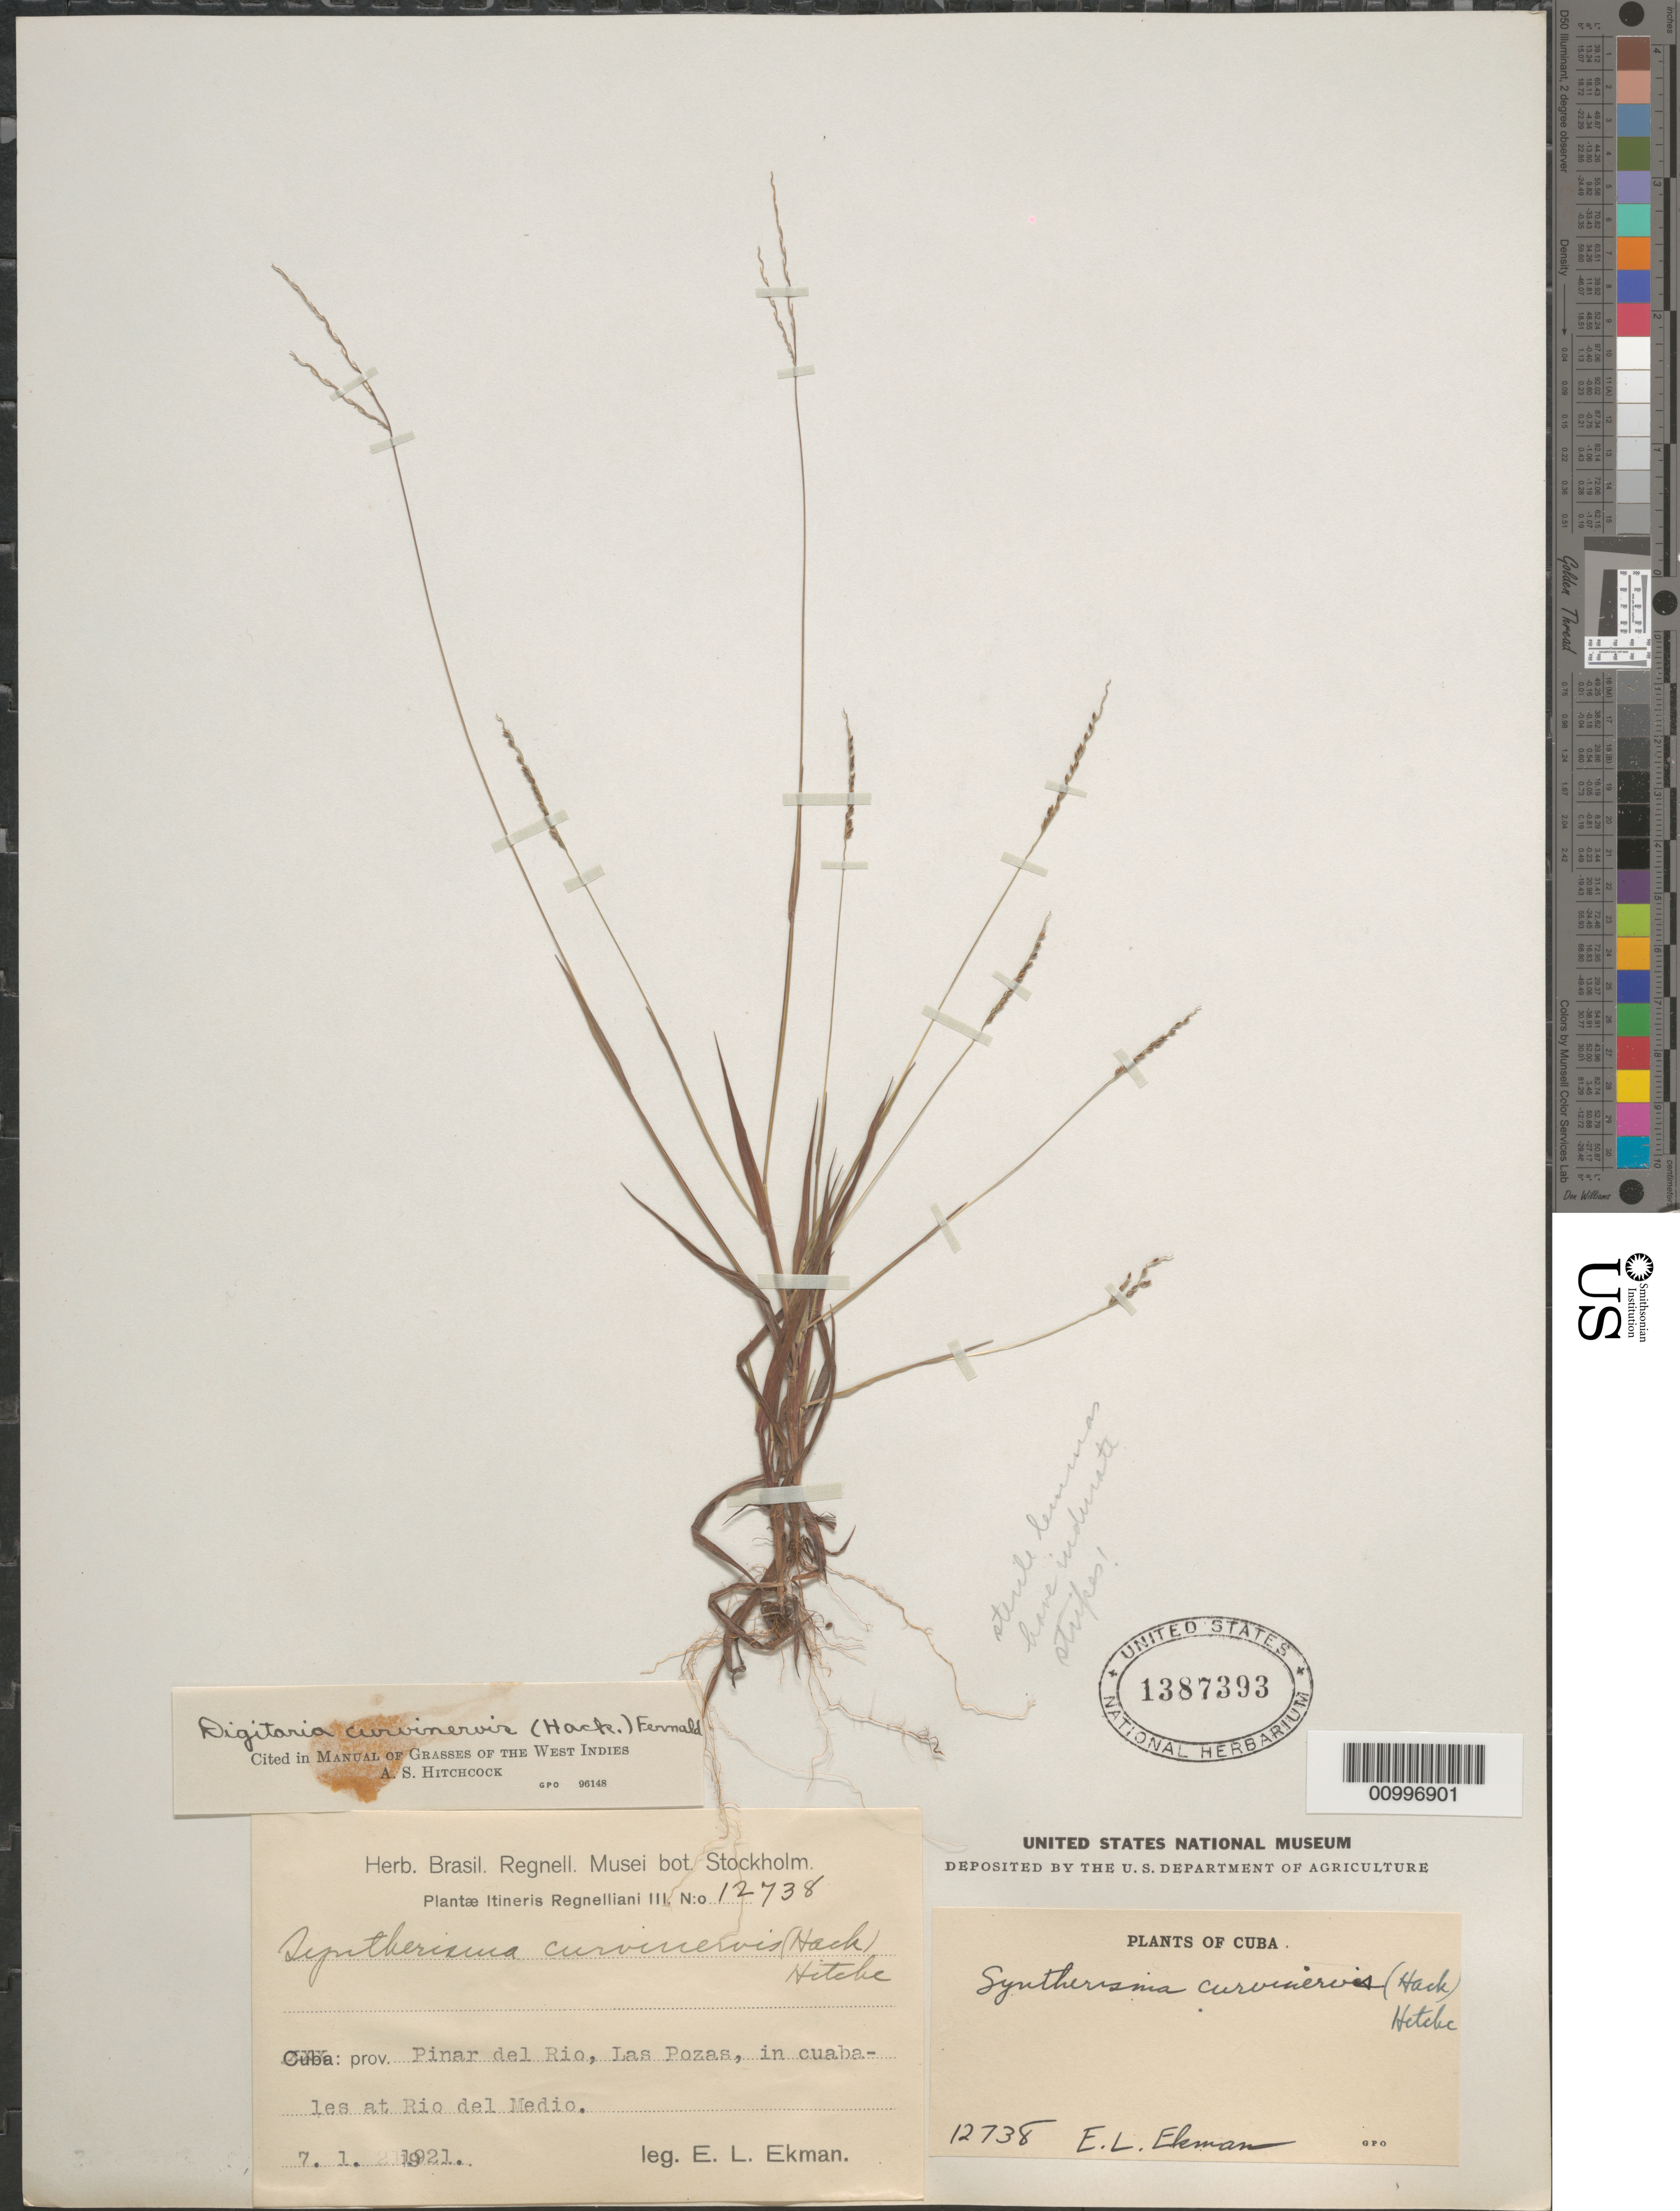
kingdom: Plantae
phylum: Tracheophyta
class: Liliopsida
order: Poales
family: Poaceae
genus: Digitaria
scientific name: Digitaria curvinervis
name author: (Hack.) Fernald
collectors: E. L. Ekman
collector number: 12738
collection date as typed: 07 Jan 1921 or 01 Jul 1921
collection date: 1921-01-07 or 1921-07-01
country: Cuba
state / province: Pinar del Rio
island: Cuba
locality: Las Pozas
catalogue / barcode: US 1387393